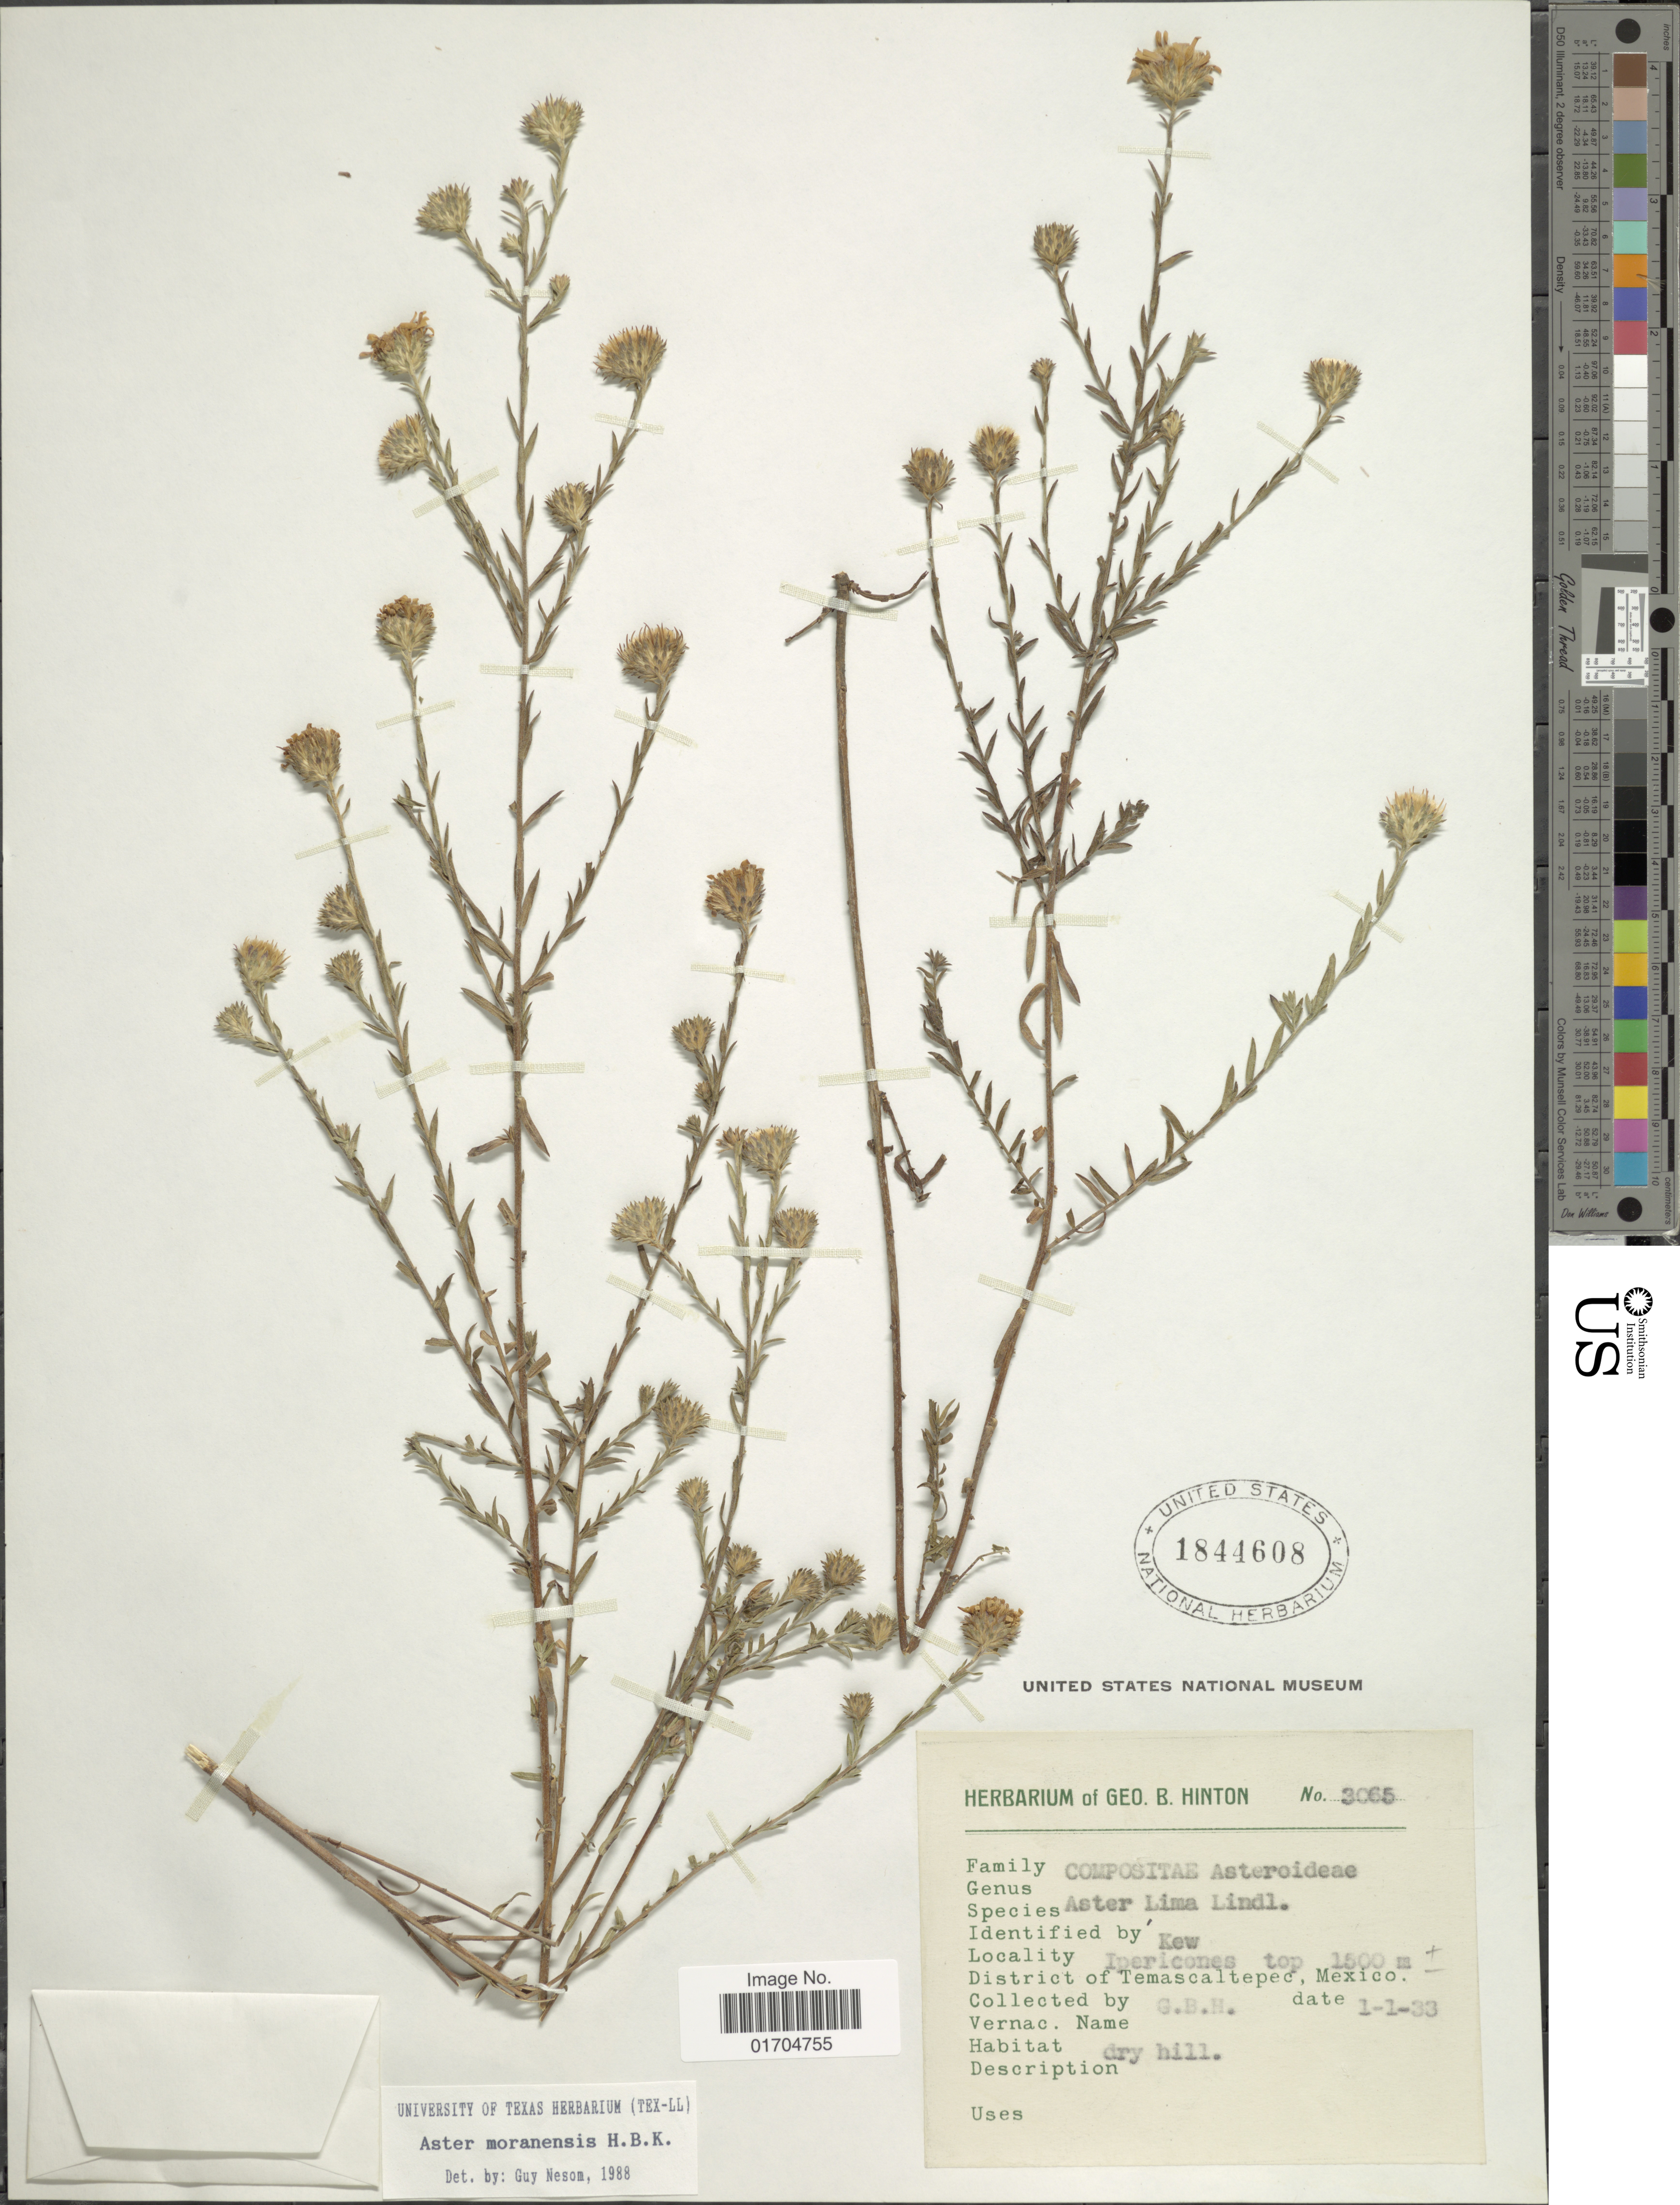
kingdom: Plantae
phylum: Tracheophyta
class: Magnoliopsida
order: Asterales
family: Asteraceae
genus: Symphyotrichum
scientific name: Symphyotrichum moranense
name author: (Kunth) G.L. Nesom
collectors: G. B. Hinton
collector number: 3065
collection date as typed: Transcribed d/m/y: 1/1/33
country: Mexico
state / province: México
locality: Ipericones top, District of Temascaltepec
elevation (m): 1500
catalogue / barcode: US 1844608